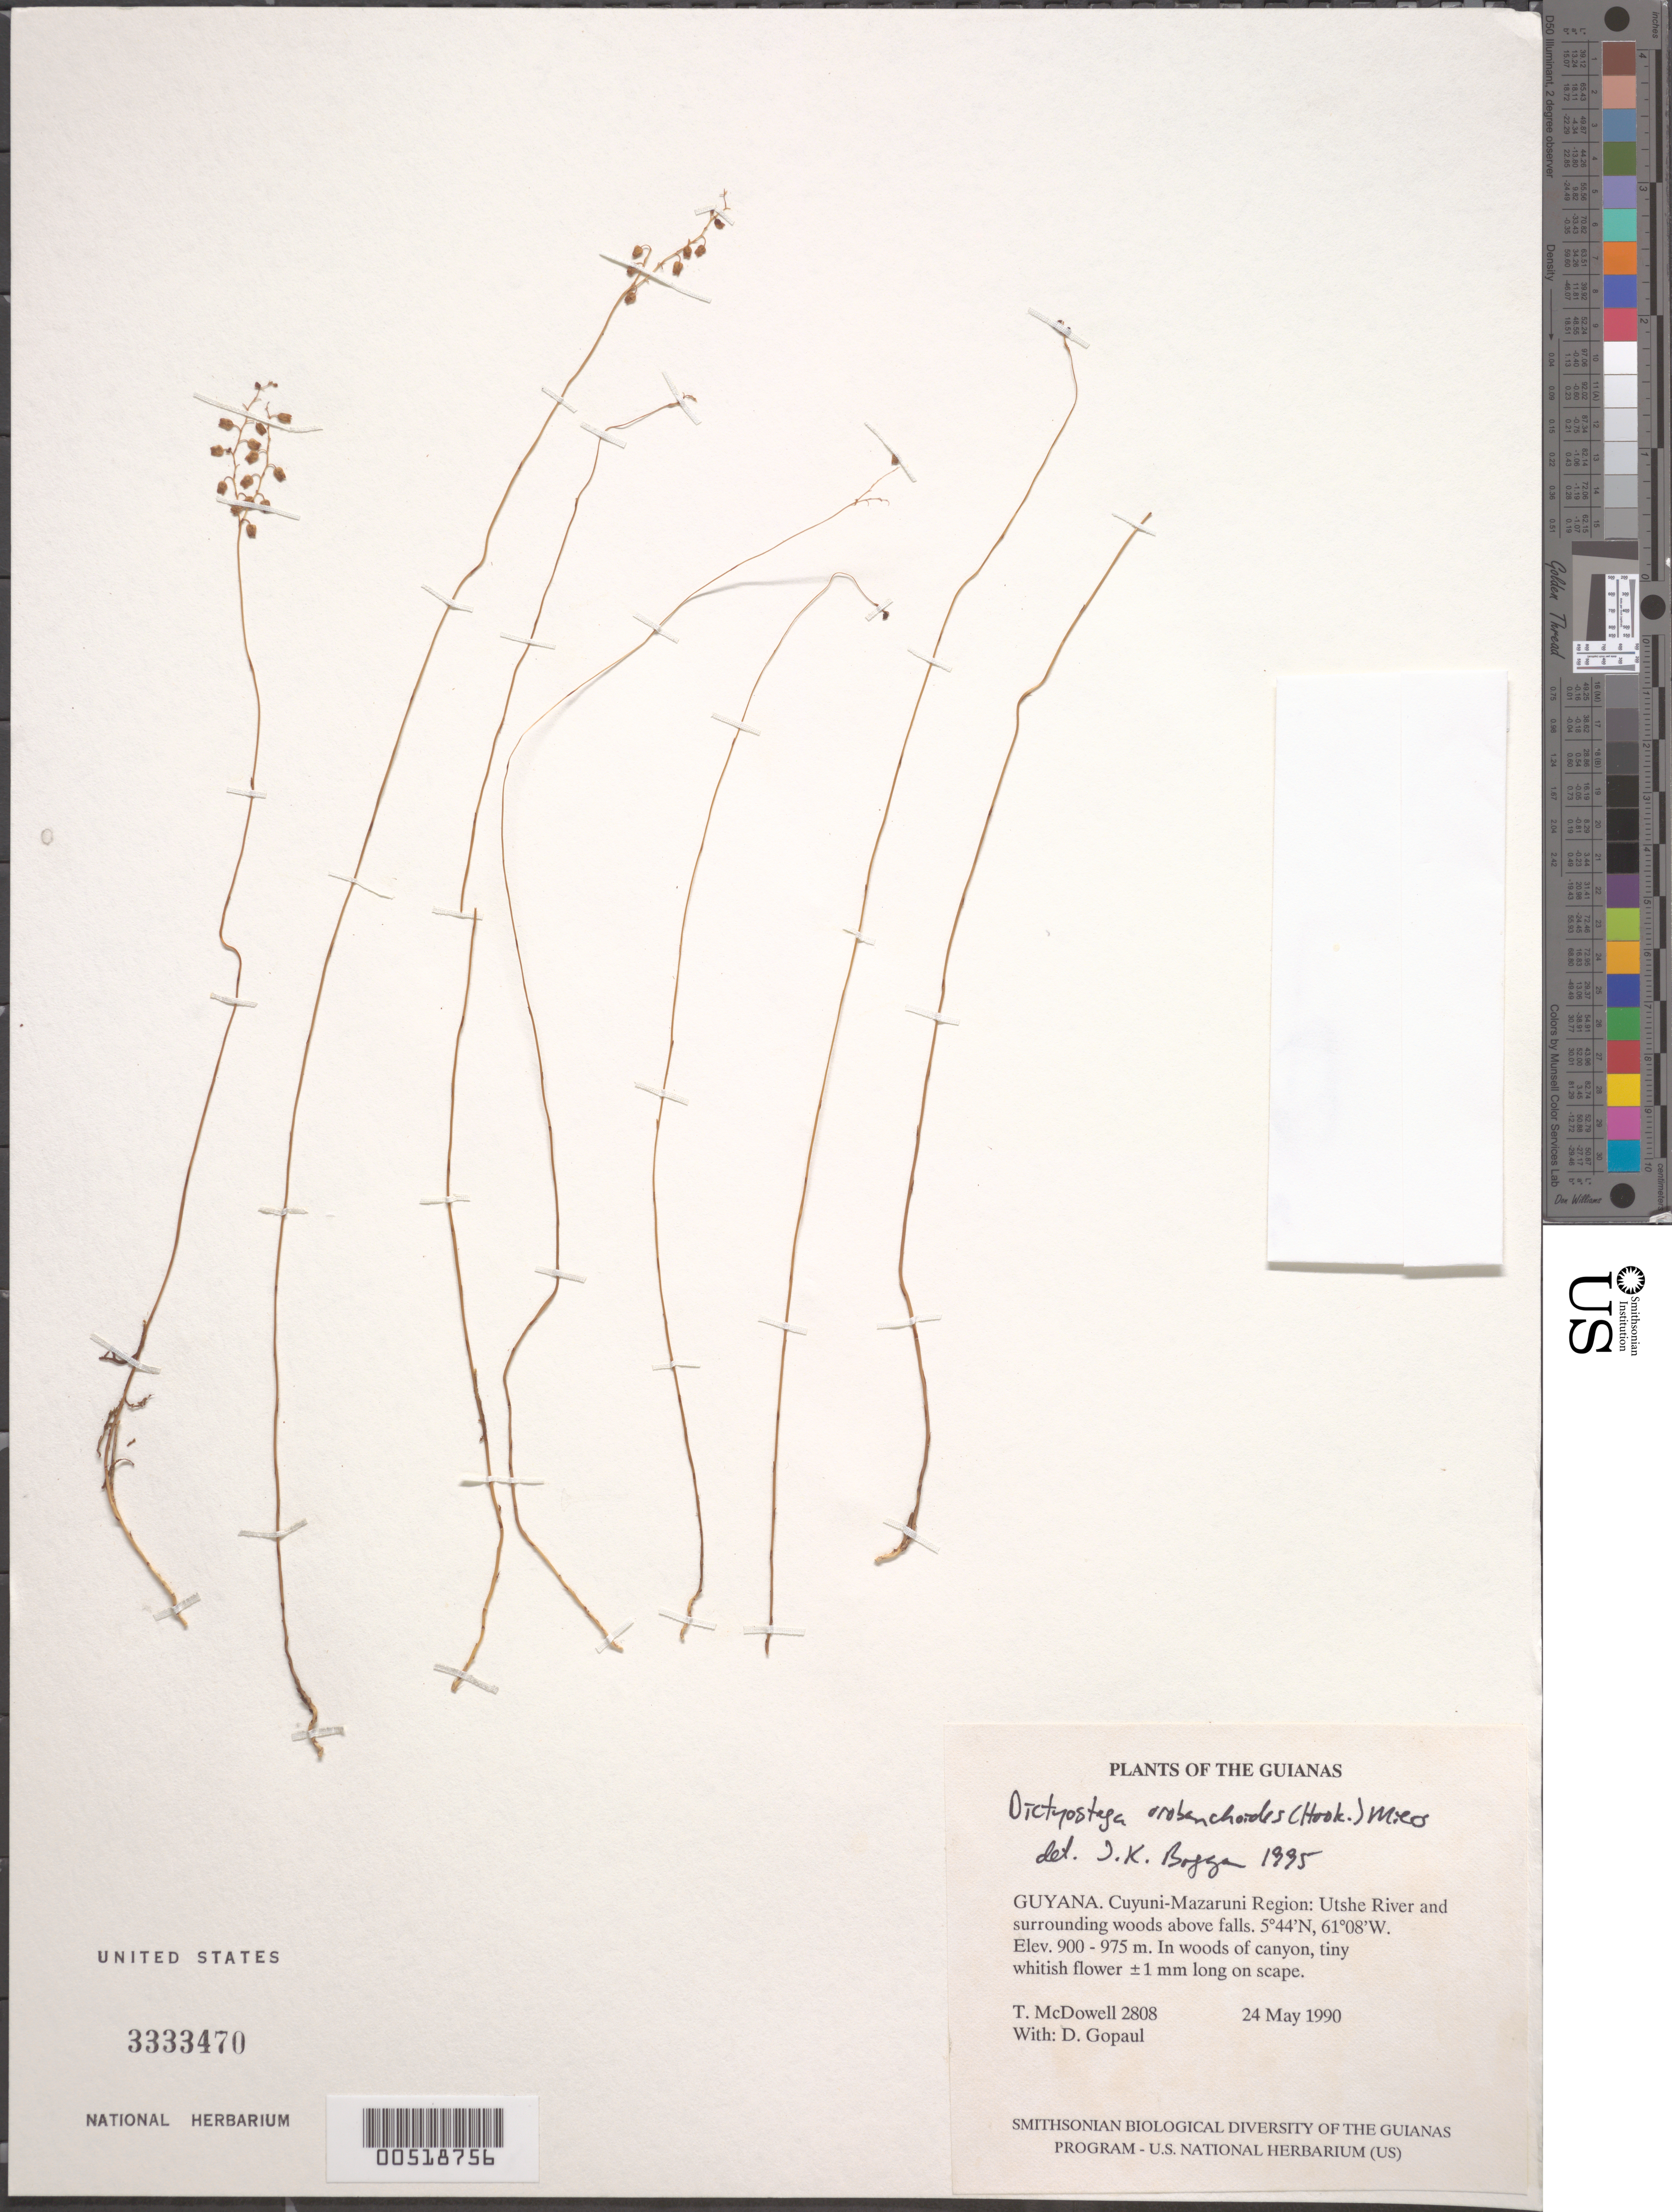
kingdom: Plantae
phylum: Tracheophyta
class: Liliopsida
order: Dioscoreales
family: Burmanniaceae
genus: Dictyostega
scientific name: Dictyostega orobanchoides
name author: (Hook.) Miers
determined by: Boggan, J. K., (US), NMNH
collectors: T. McDowell & D. Gopaul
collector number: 2808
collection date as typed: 24 May 1990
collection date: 1990-05-24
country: Guyana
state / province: Cuyuni-Mazaruni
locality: Utshi River and Falls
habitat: Along river and surrounding woods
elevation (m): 900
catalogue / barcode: US 3333470